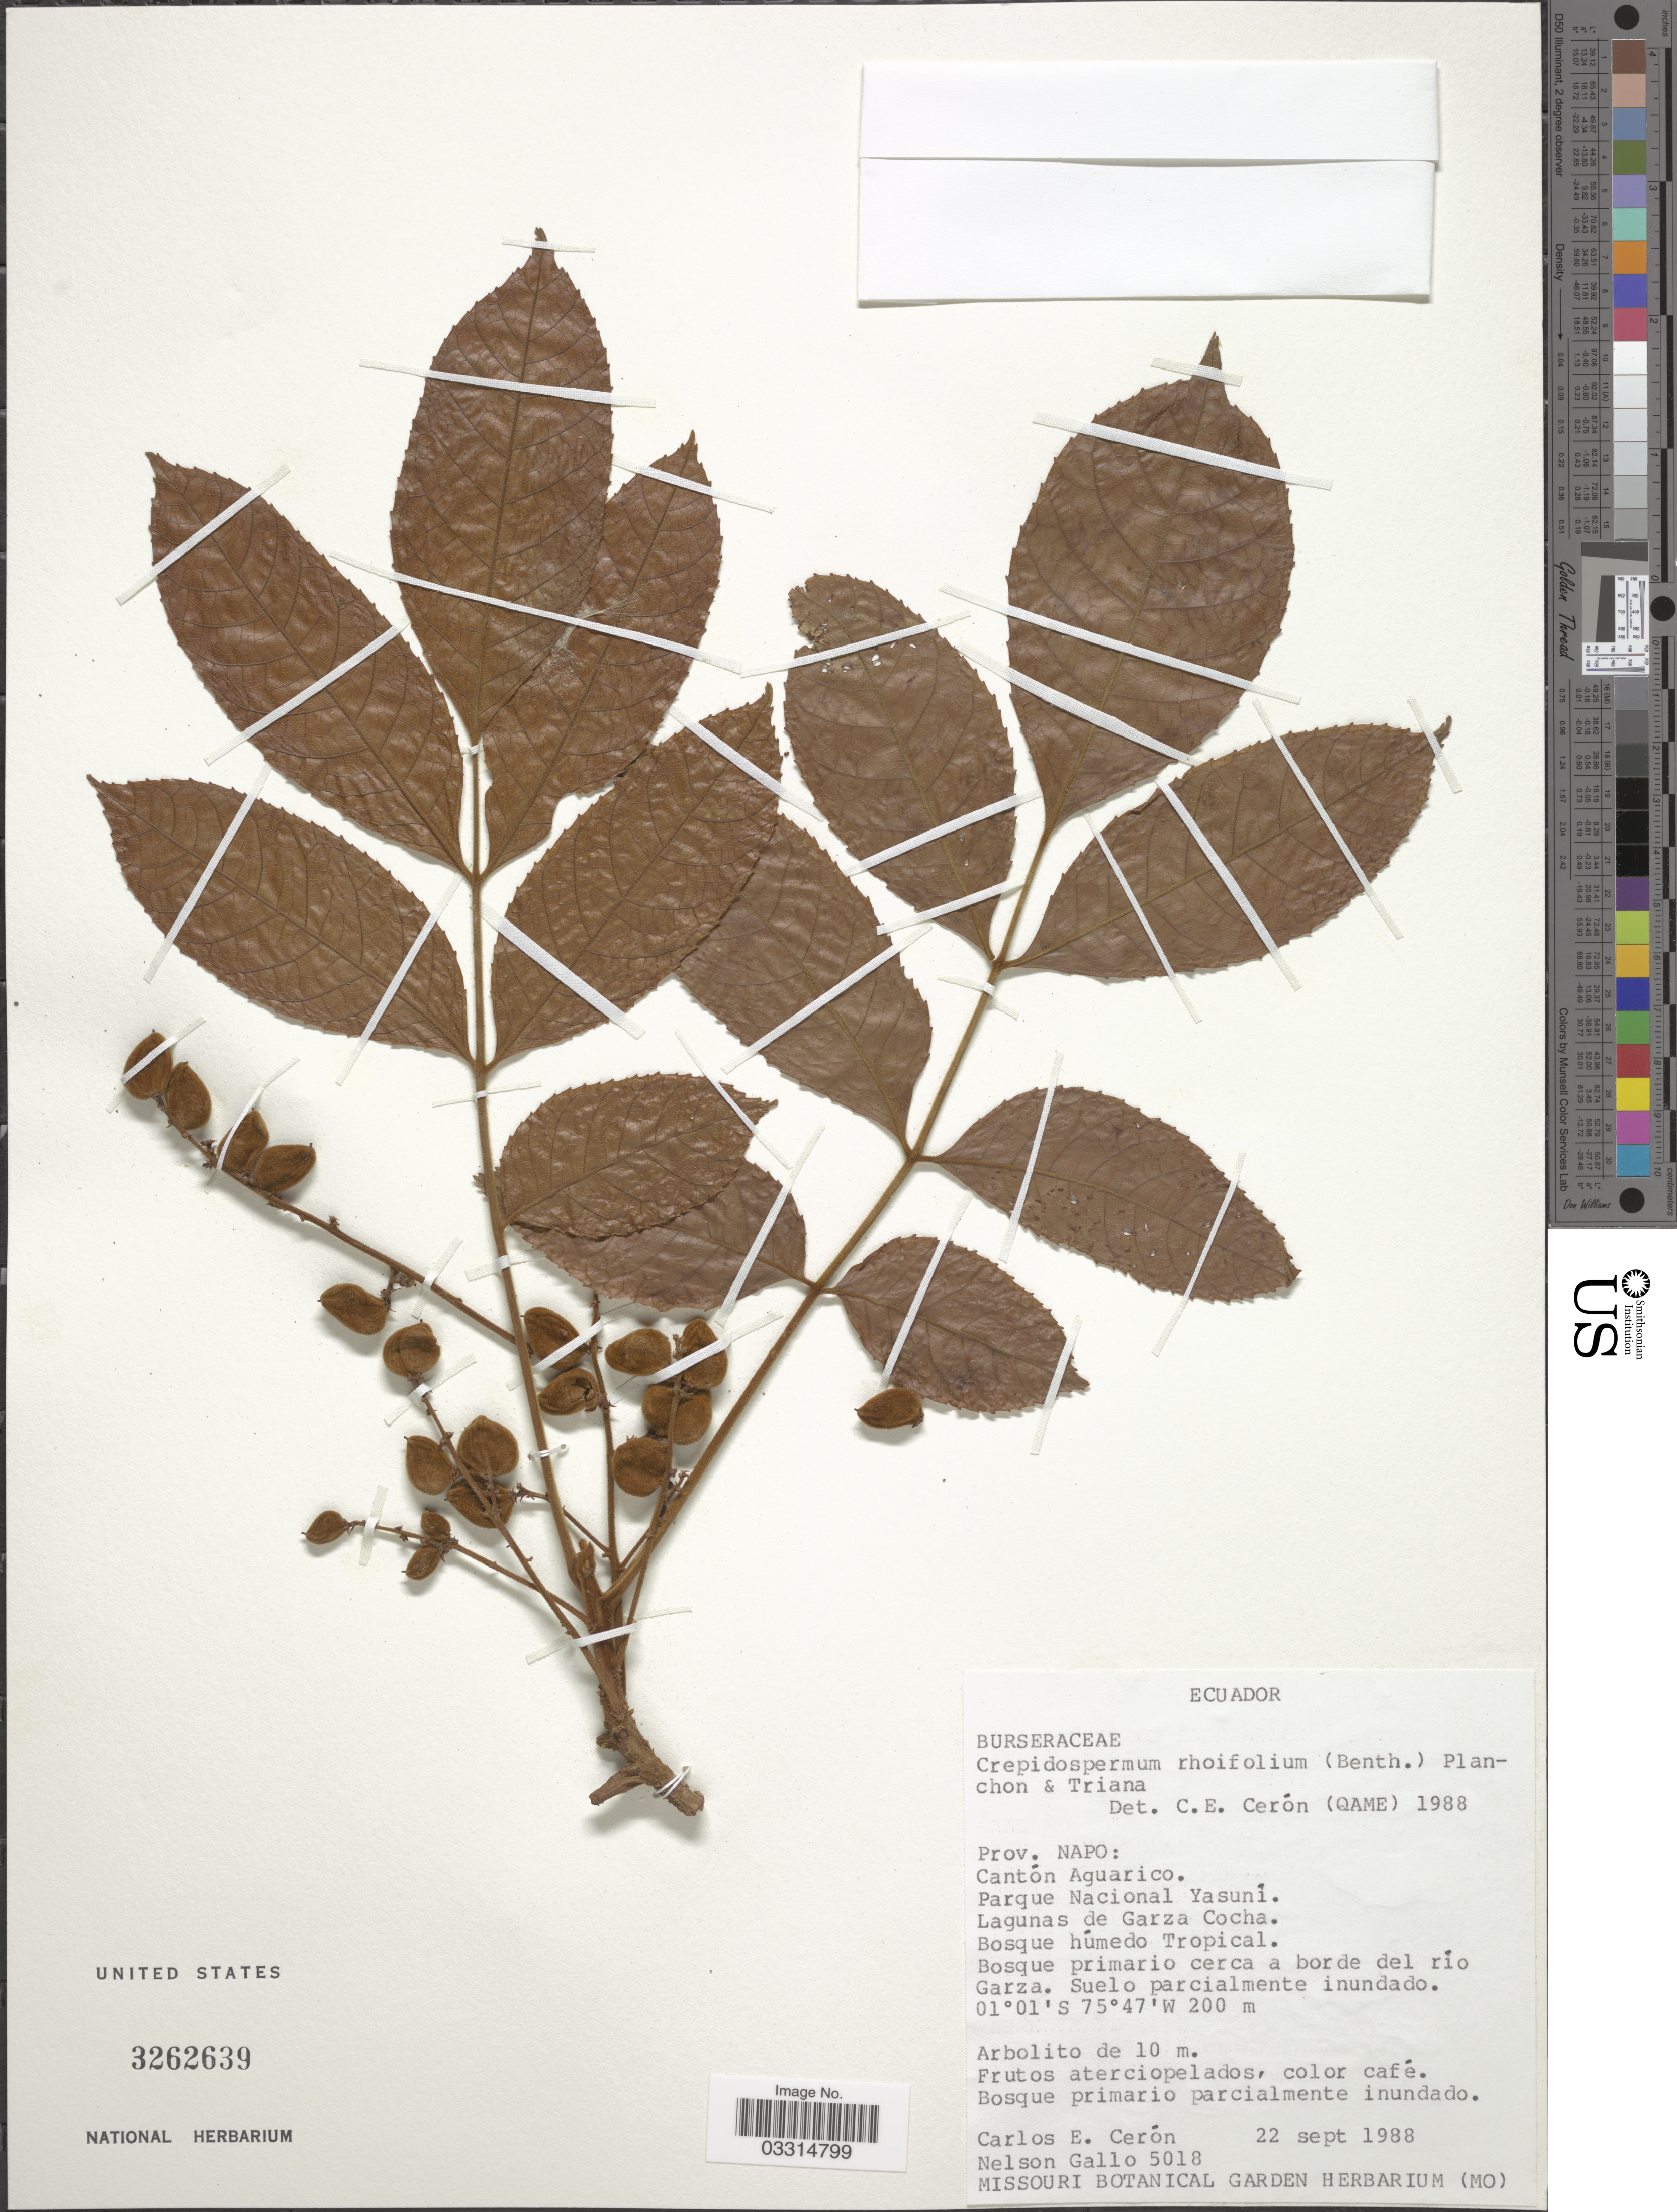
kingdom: Plantae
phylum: Tracheophyta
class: Magnoliopsida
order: Sapindales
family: Burseraceae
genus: Protium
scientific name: Protium rhoifolium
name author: (Benth.) Byng & Christenh.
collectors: C. E. Cerón M. & N. Gallo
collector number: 5018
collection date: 1988-09-22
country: Ecuador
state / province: Napo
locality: Cantón Aguarico. Parque Nacional Yasuní. Lagunas de Garza Cocha. Bosque húmedo Tropical. Bosque primario cerca a borde del río Garza.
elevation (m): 200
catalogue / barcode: US 3262639